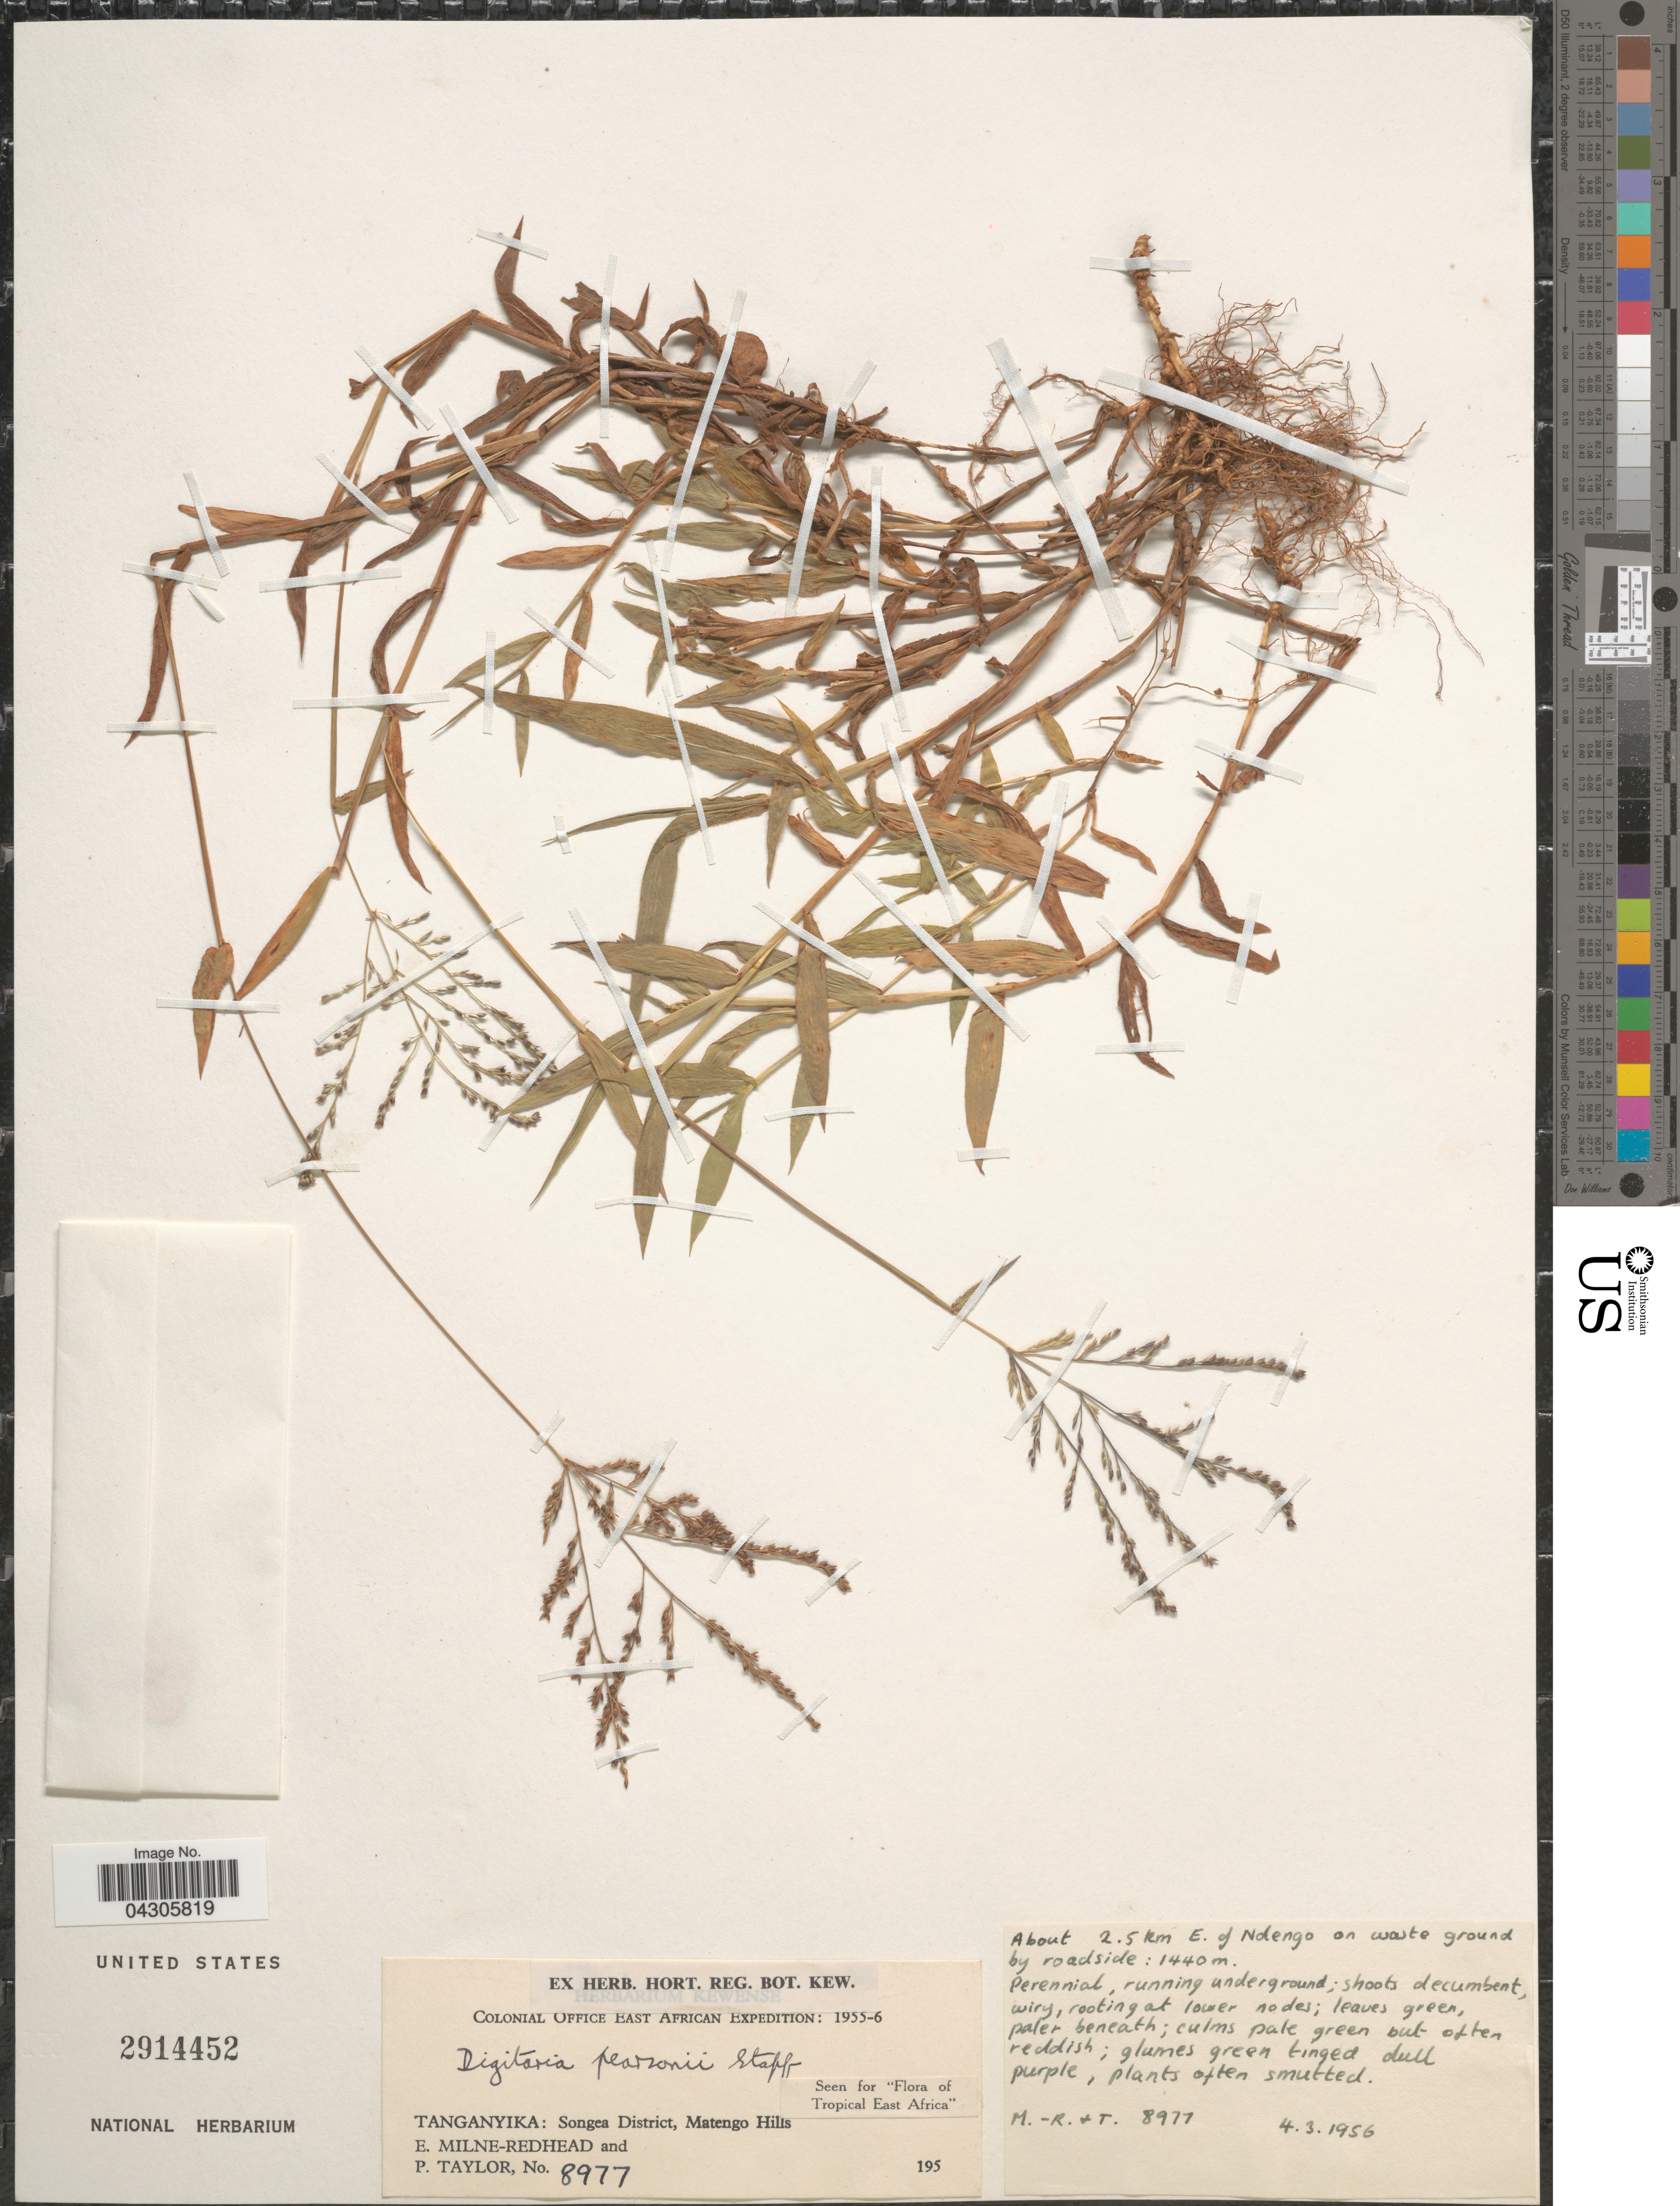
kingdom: Plantae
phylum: Tracheophyta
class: Liliopsida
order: Poales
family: Poaceae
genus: Digitaria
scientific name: Digitaria pearsonii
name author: Stapf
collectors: E. W. Milne-Redhead & P. Taylor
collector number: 8977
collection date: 1956-03-04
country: Tanzania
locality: Colonial Office East African Expedition: 1955-6. Tanganyika: Songea District, Matengo Hills. About 2.5 km E. of Ndengo.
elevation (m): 1440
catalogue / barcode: US 2914452